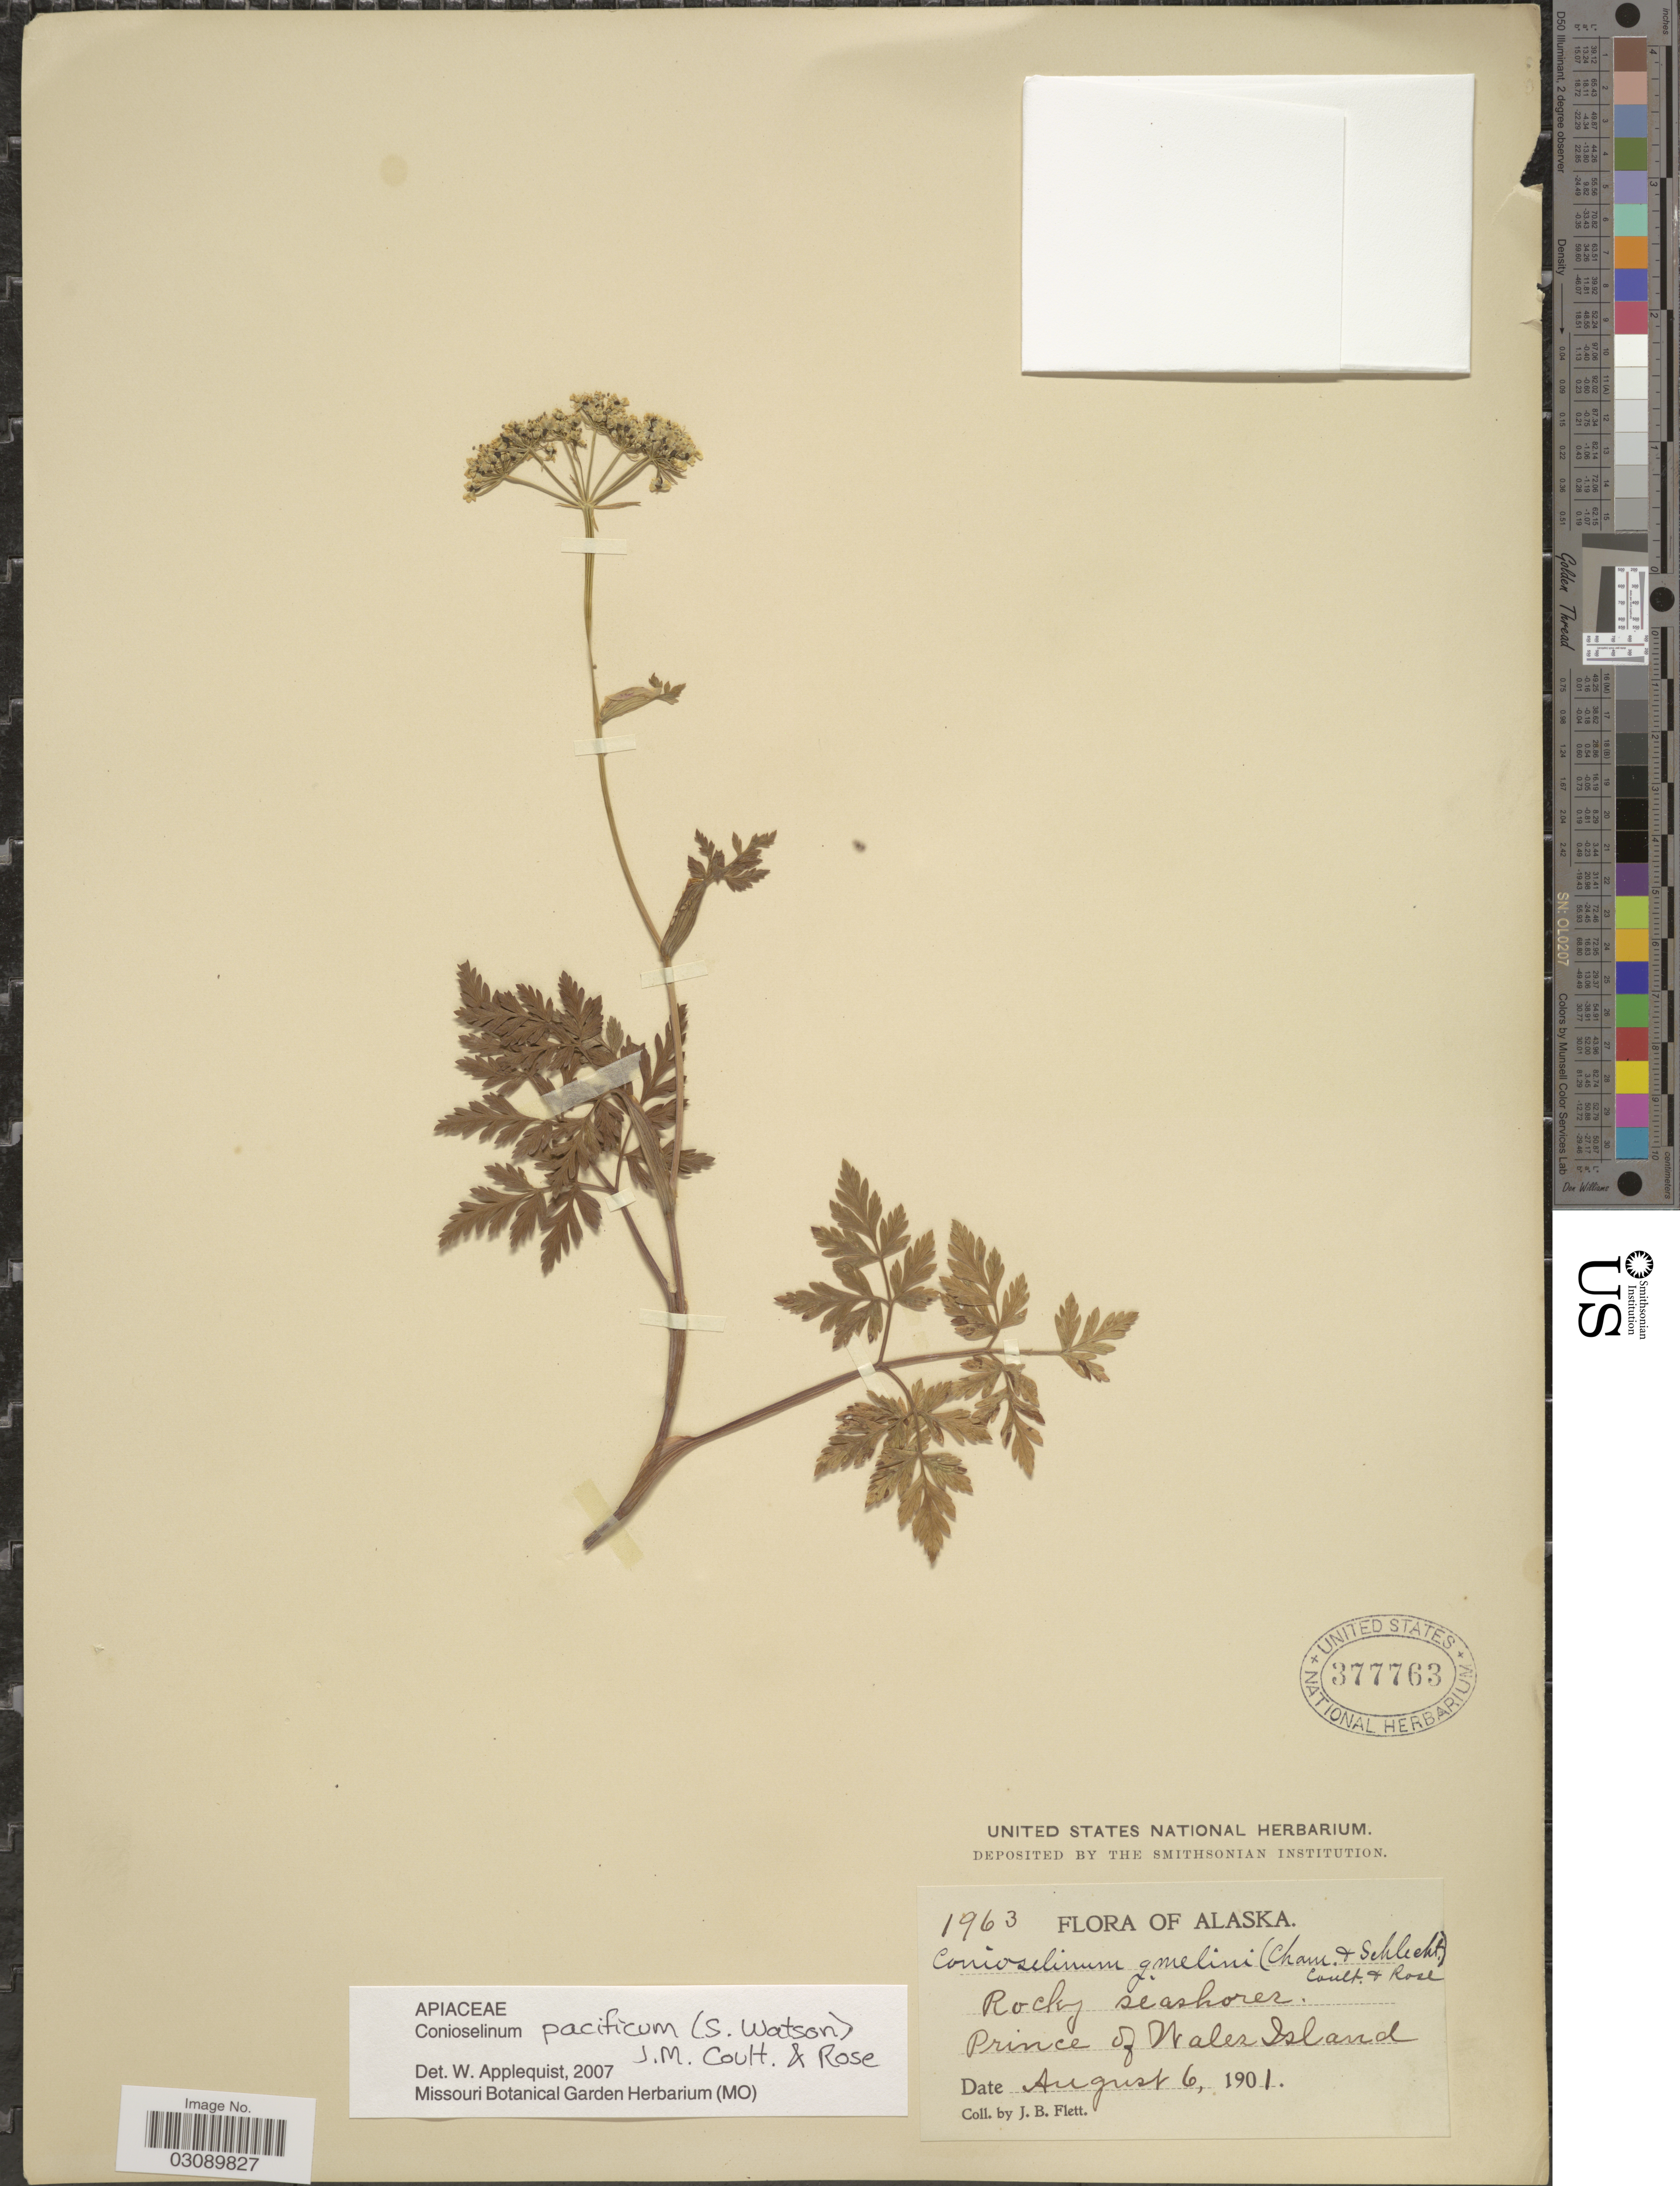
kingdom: Plantae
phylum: Tracheophyta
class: Magnoliopsida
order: Apiales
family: Apiaceae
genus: Conioselinum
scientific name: Conioselinum pacificum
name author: (S. Watson) J.M. Coult. & Rose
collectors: J. Flett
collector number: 1963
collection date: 1901-08-06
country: United States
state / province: Alaska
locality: Prince of Wales Island.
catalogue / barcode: US 377763